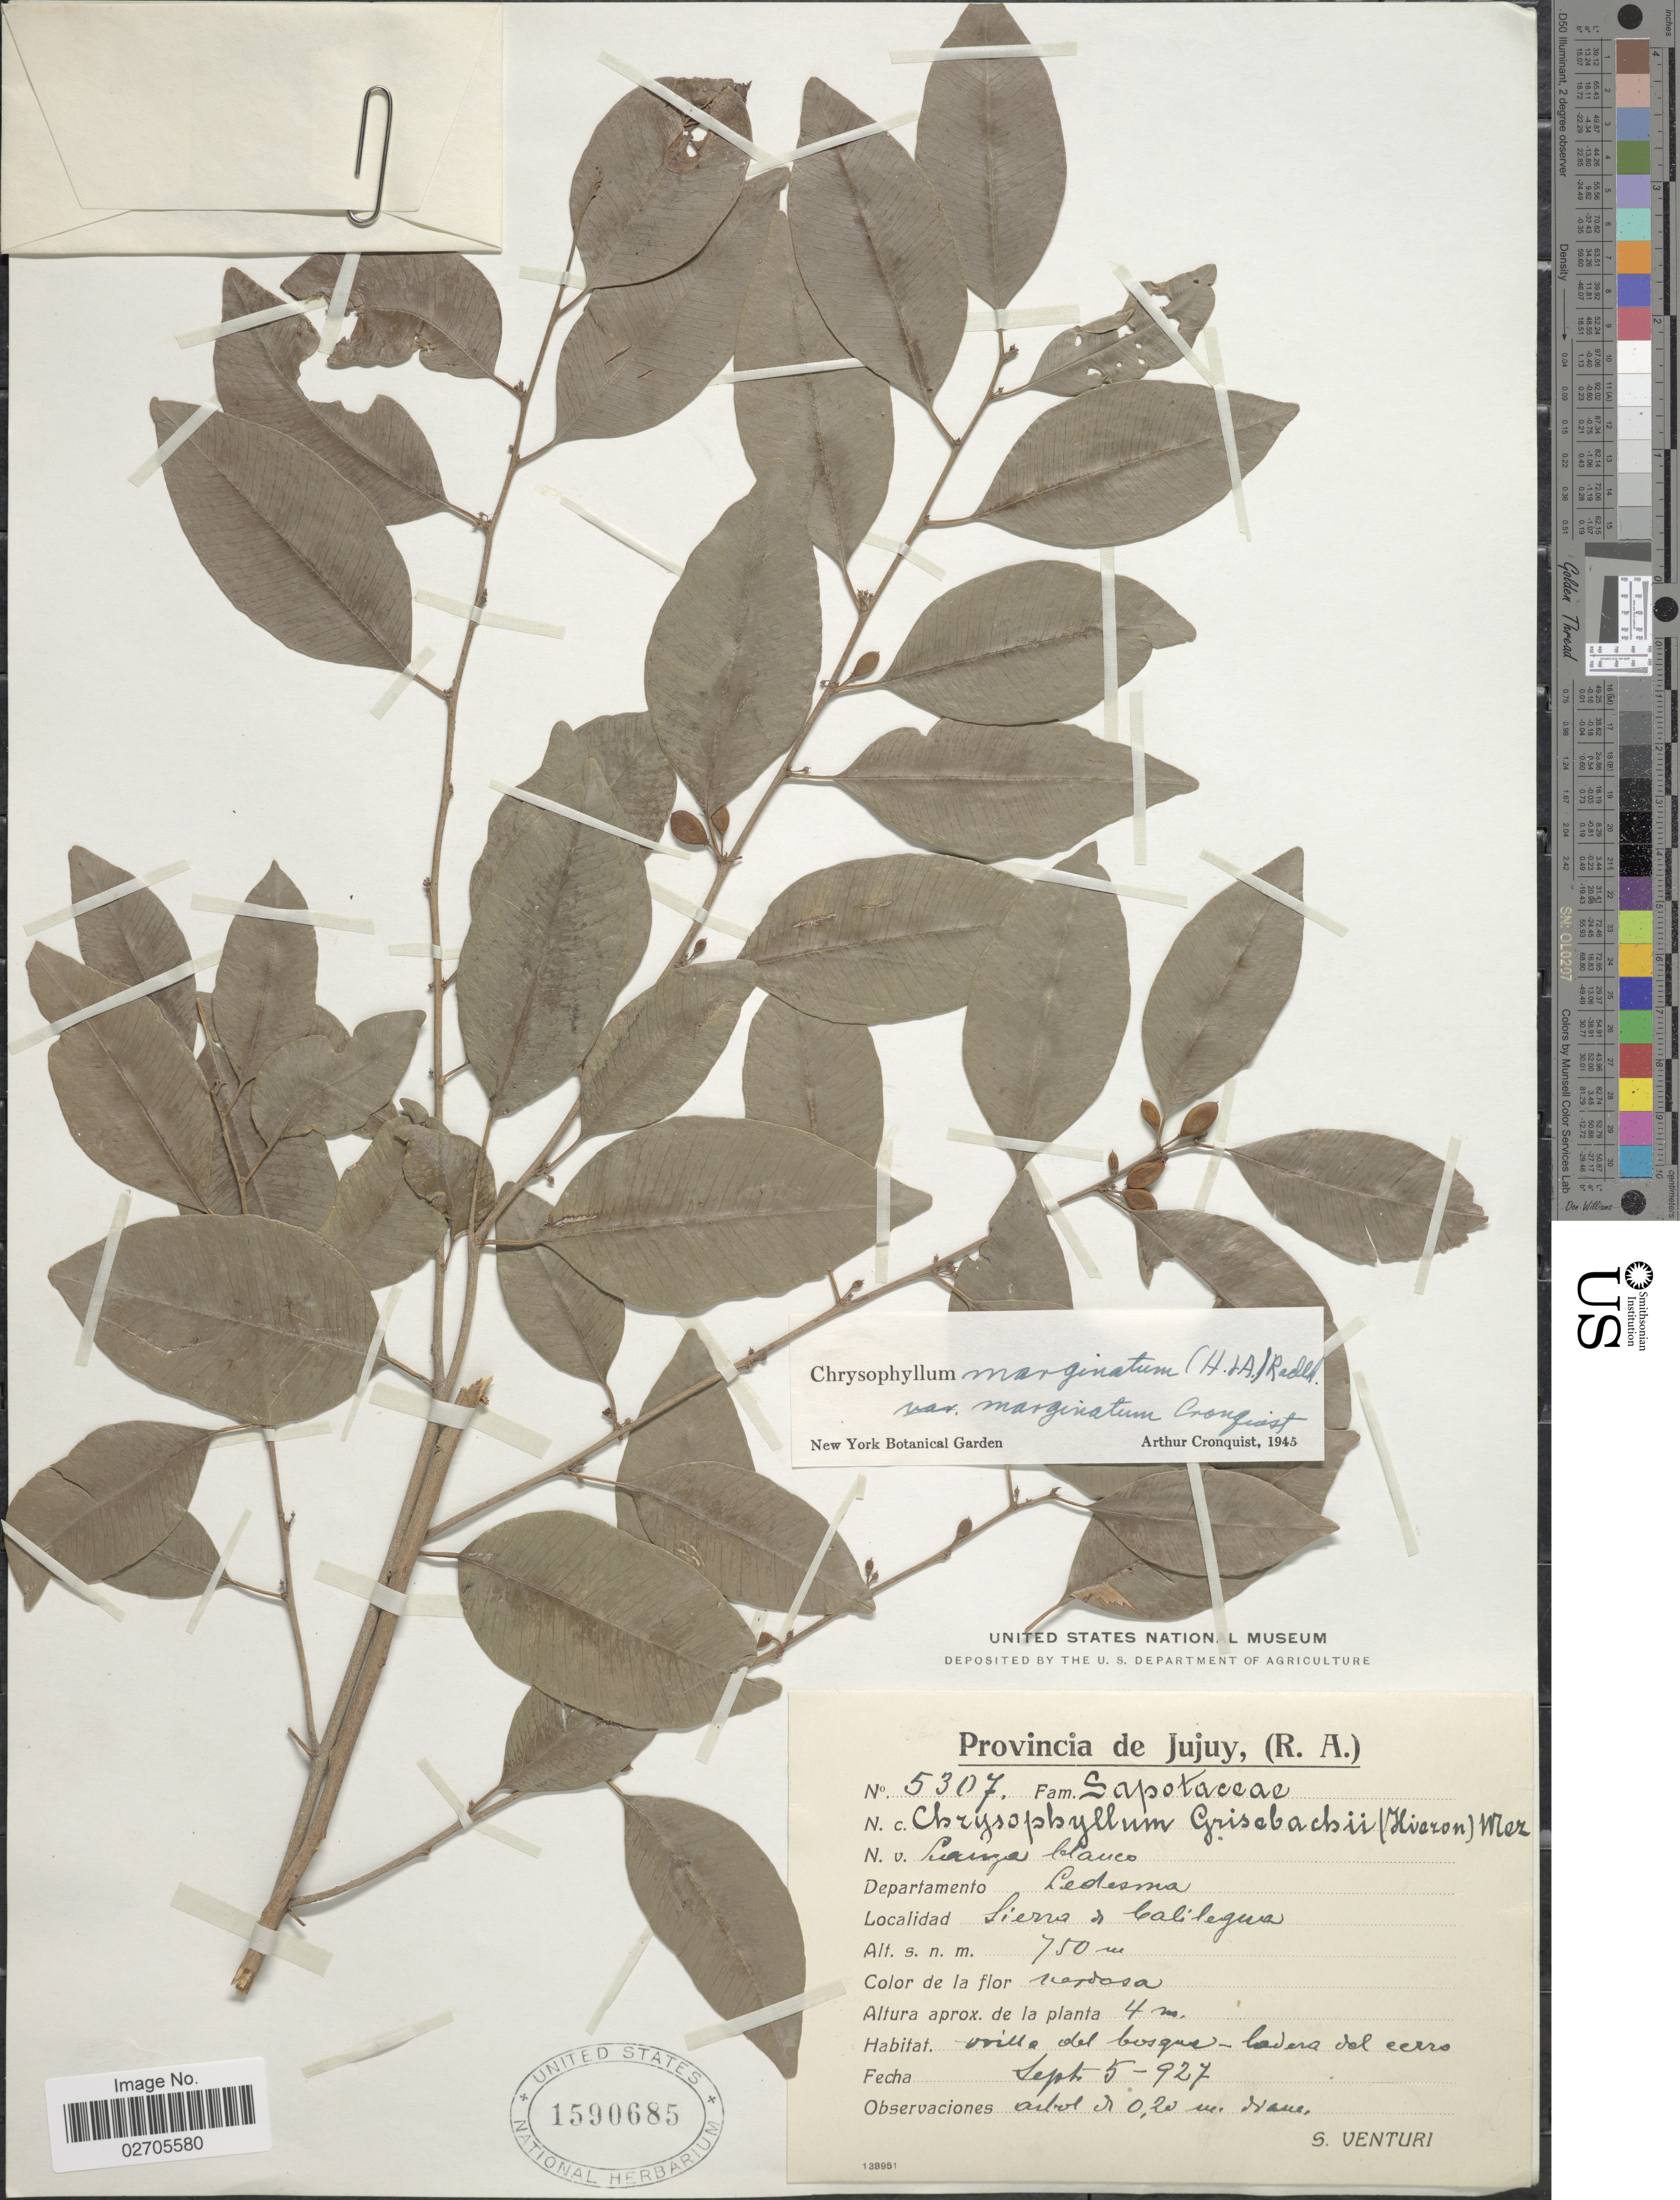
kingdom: Plantae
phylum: Tracheophyta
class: Magnoliopsida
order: Ericales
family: Sapotaceae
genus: Chrysophyllum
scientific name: Chrysophyllum marginatum subsp. marginatum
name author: (Hook. & Arn.) Radlk.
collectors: S. Venturi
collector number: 5307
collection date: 1927-09-05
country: Argentina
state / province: Jujuy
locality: Provincia de Jujuy (R.A.), Departamento Ledesma, Sierra de Calilegua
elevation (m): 750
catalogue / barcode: US 1590685